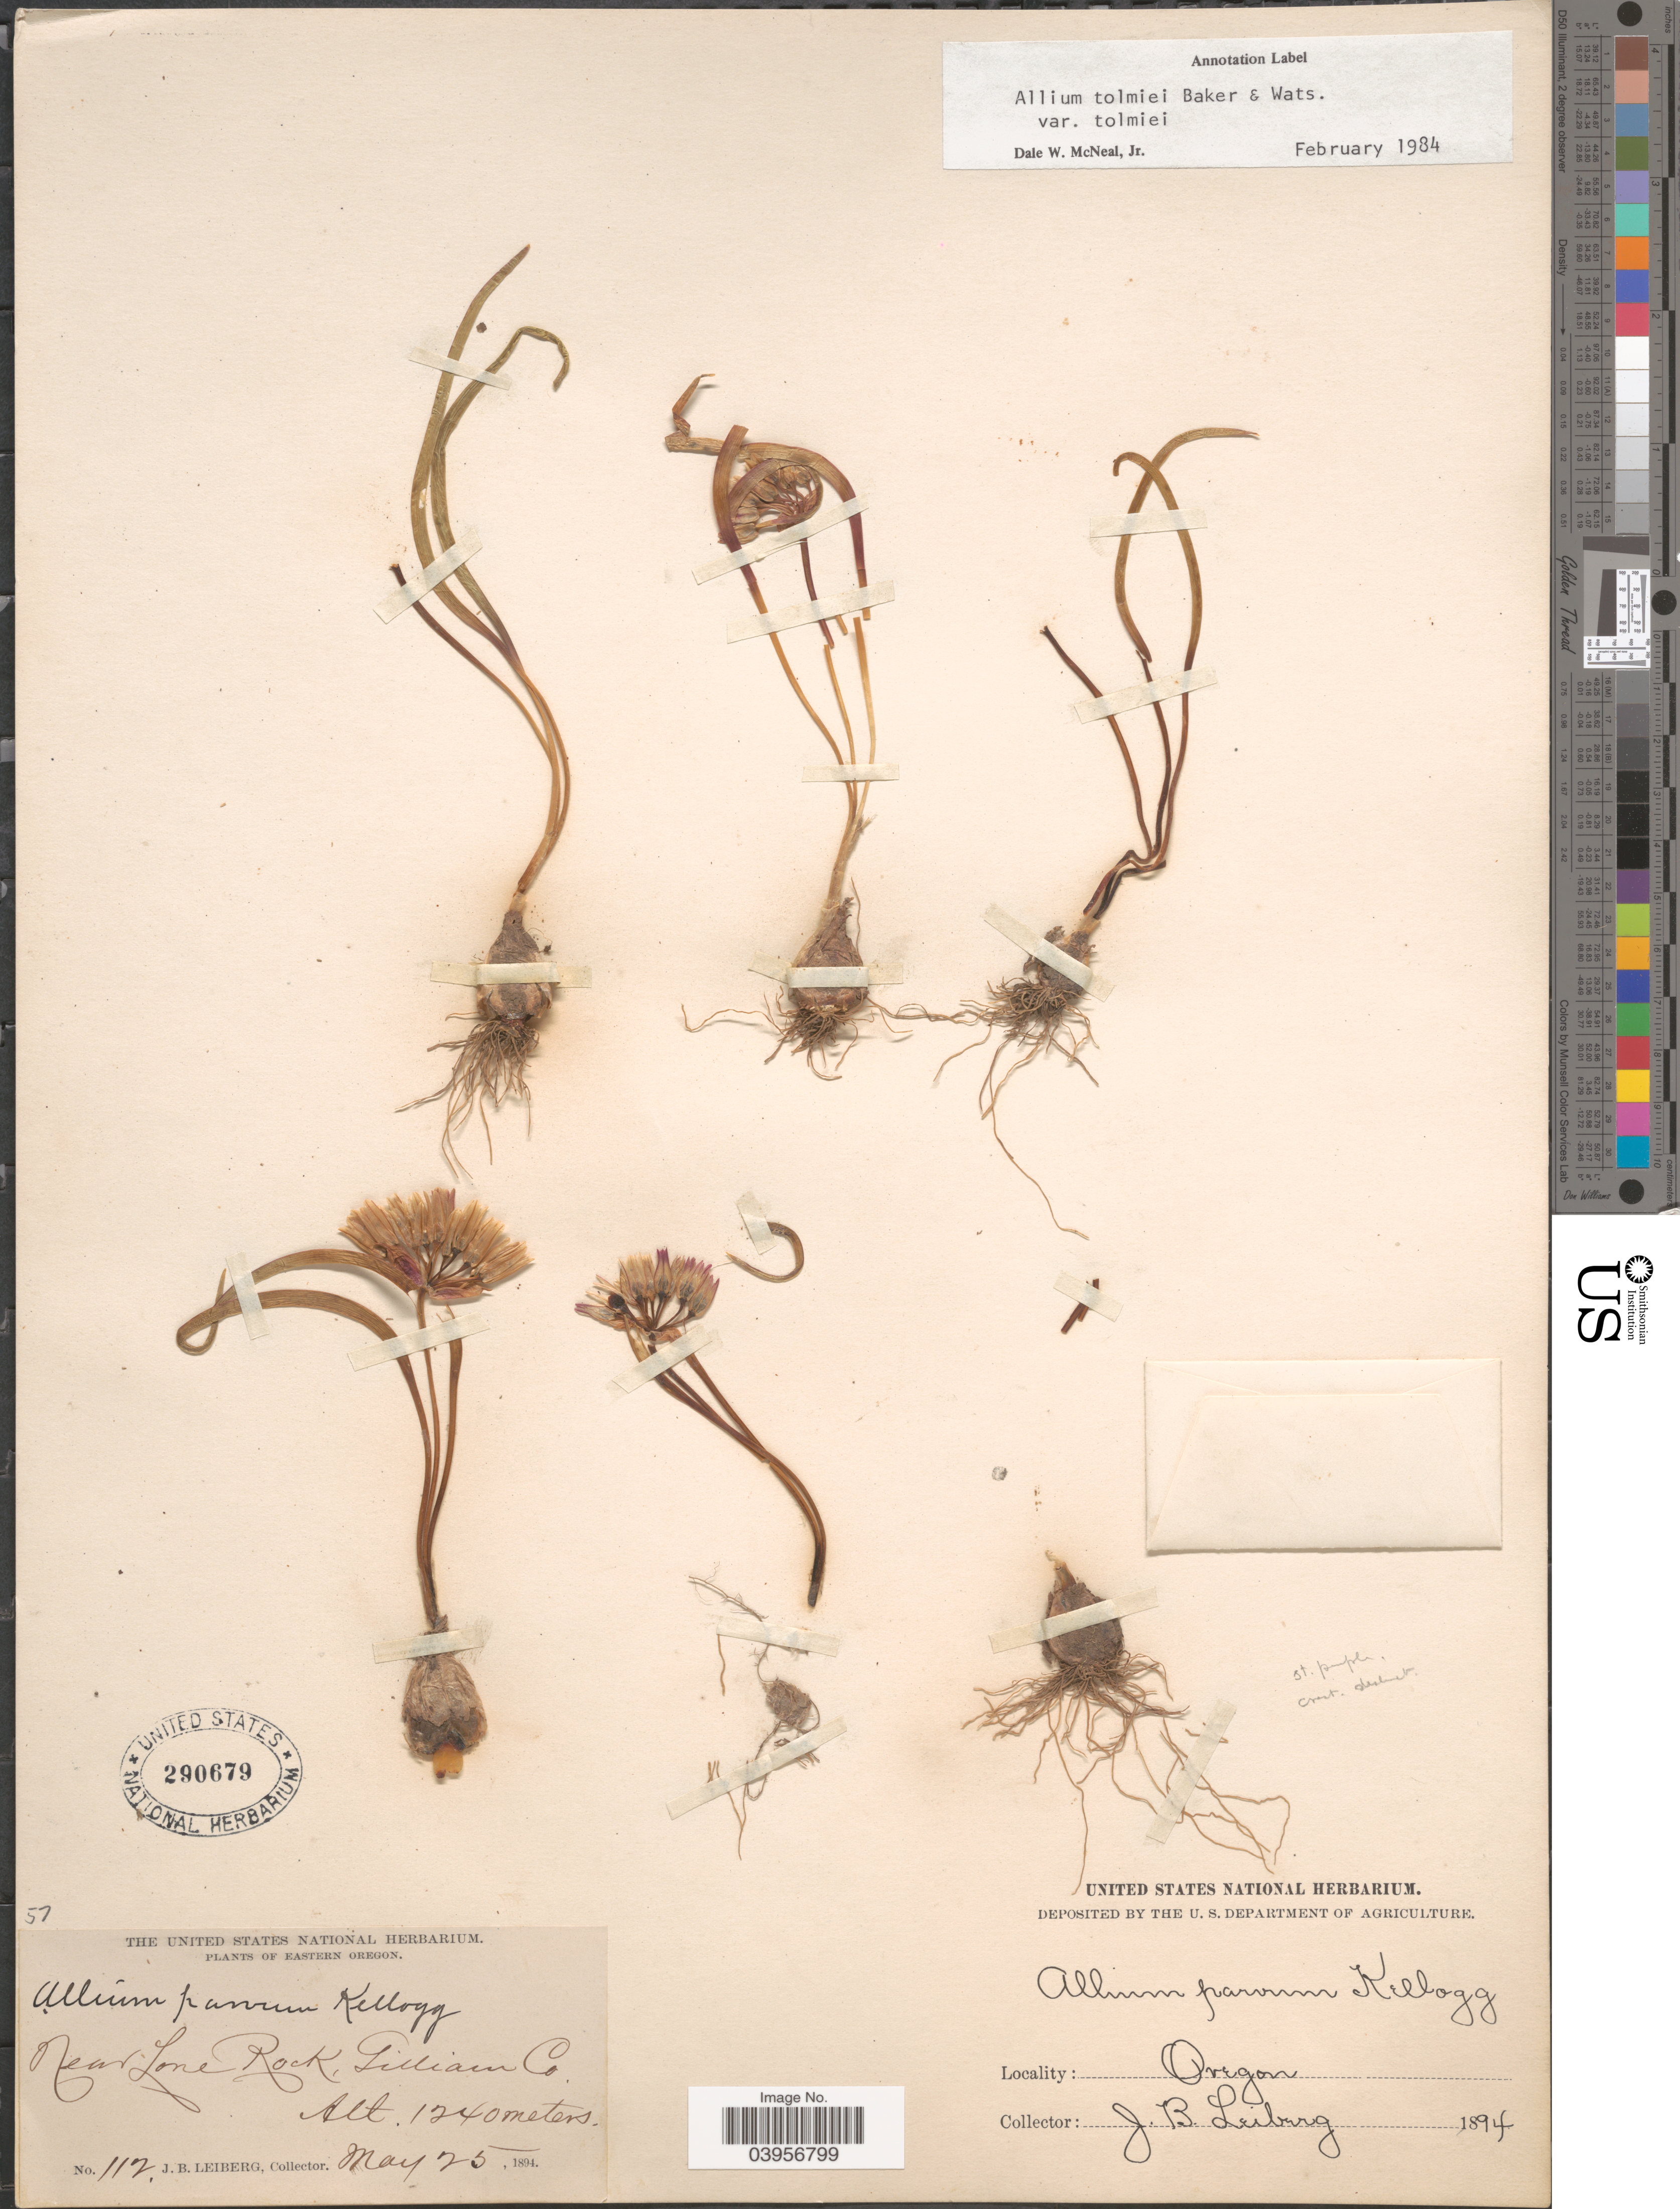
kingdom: Plantae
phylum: Tracheophyta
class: Liliopsida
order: Asparagales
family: Amaryllidaceae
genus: Allium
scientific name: Allium tolmiei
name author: Baker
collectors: J. B. Leiberg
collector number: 112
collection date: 1894-05-25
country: United States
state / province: Oregon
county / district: Gilliam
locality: Eastern Oregon. Near Lone Rock, Gilliam Co.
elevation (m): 1240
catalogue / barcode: US 290679